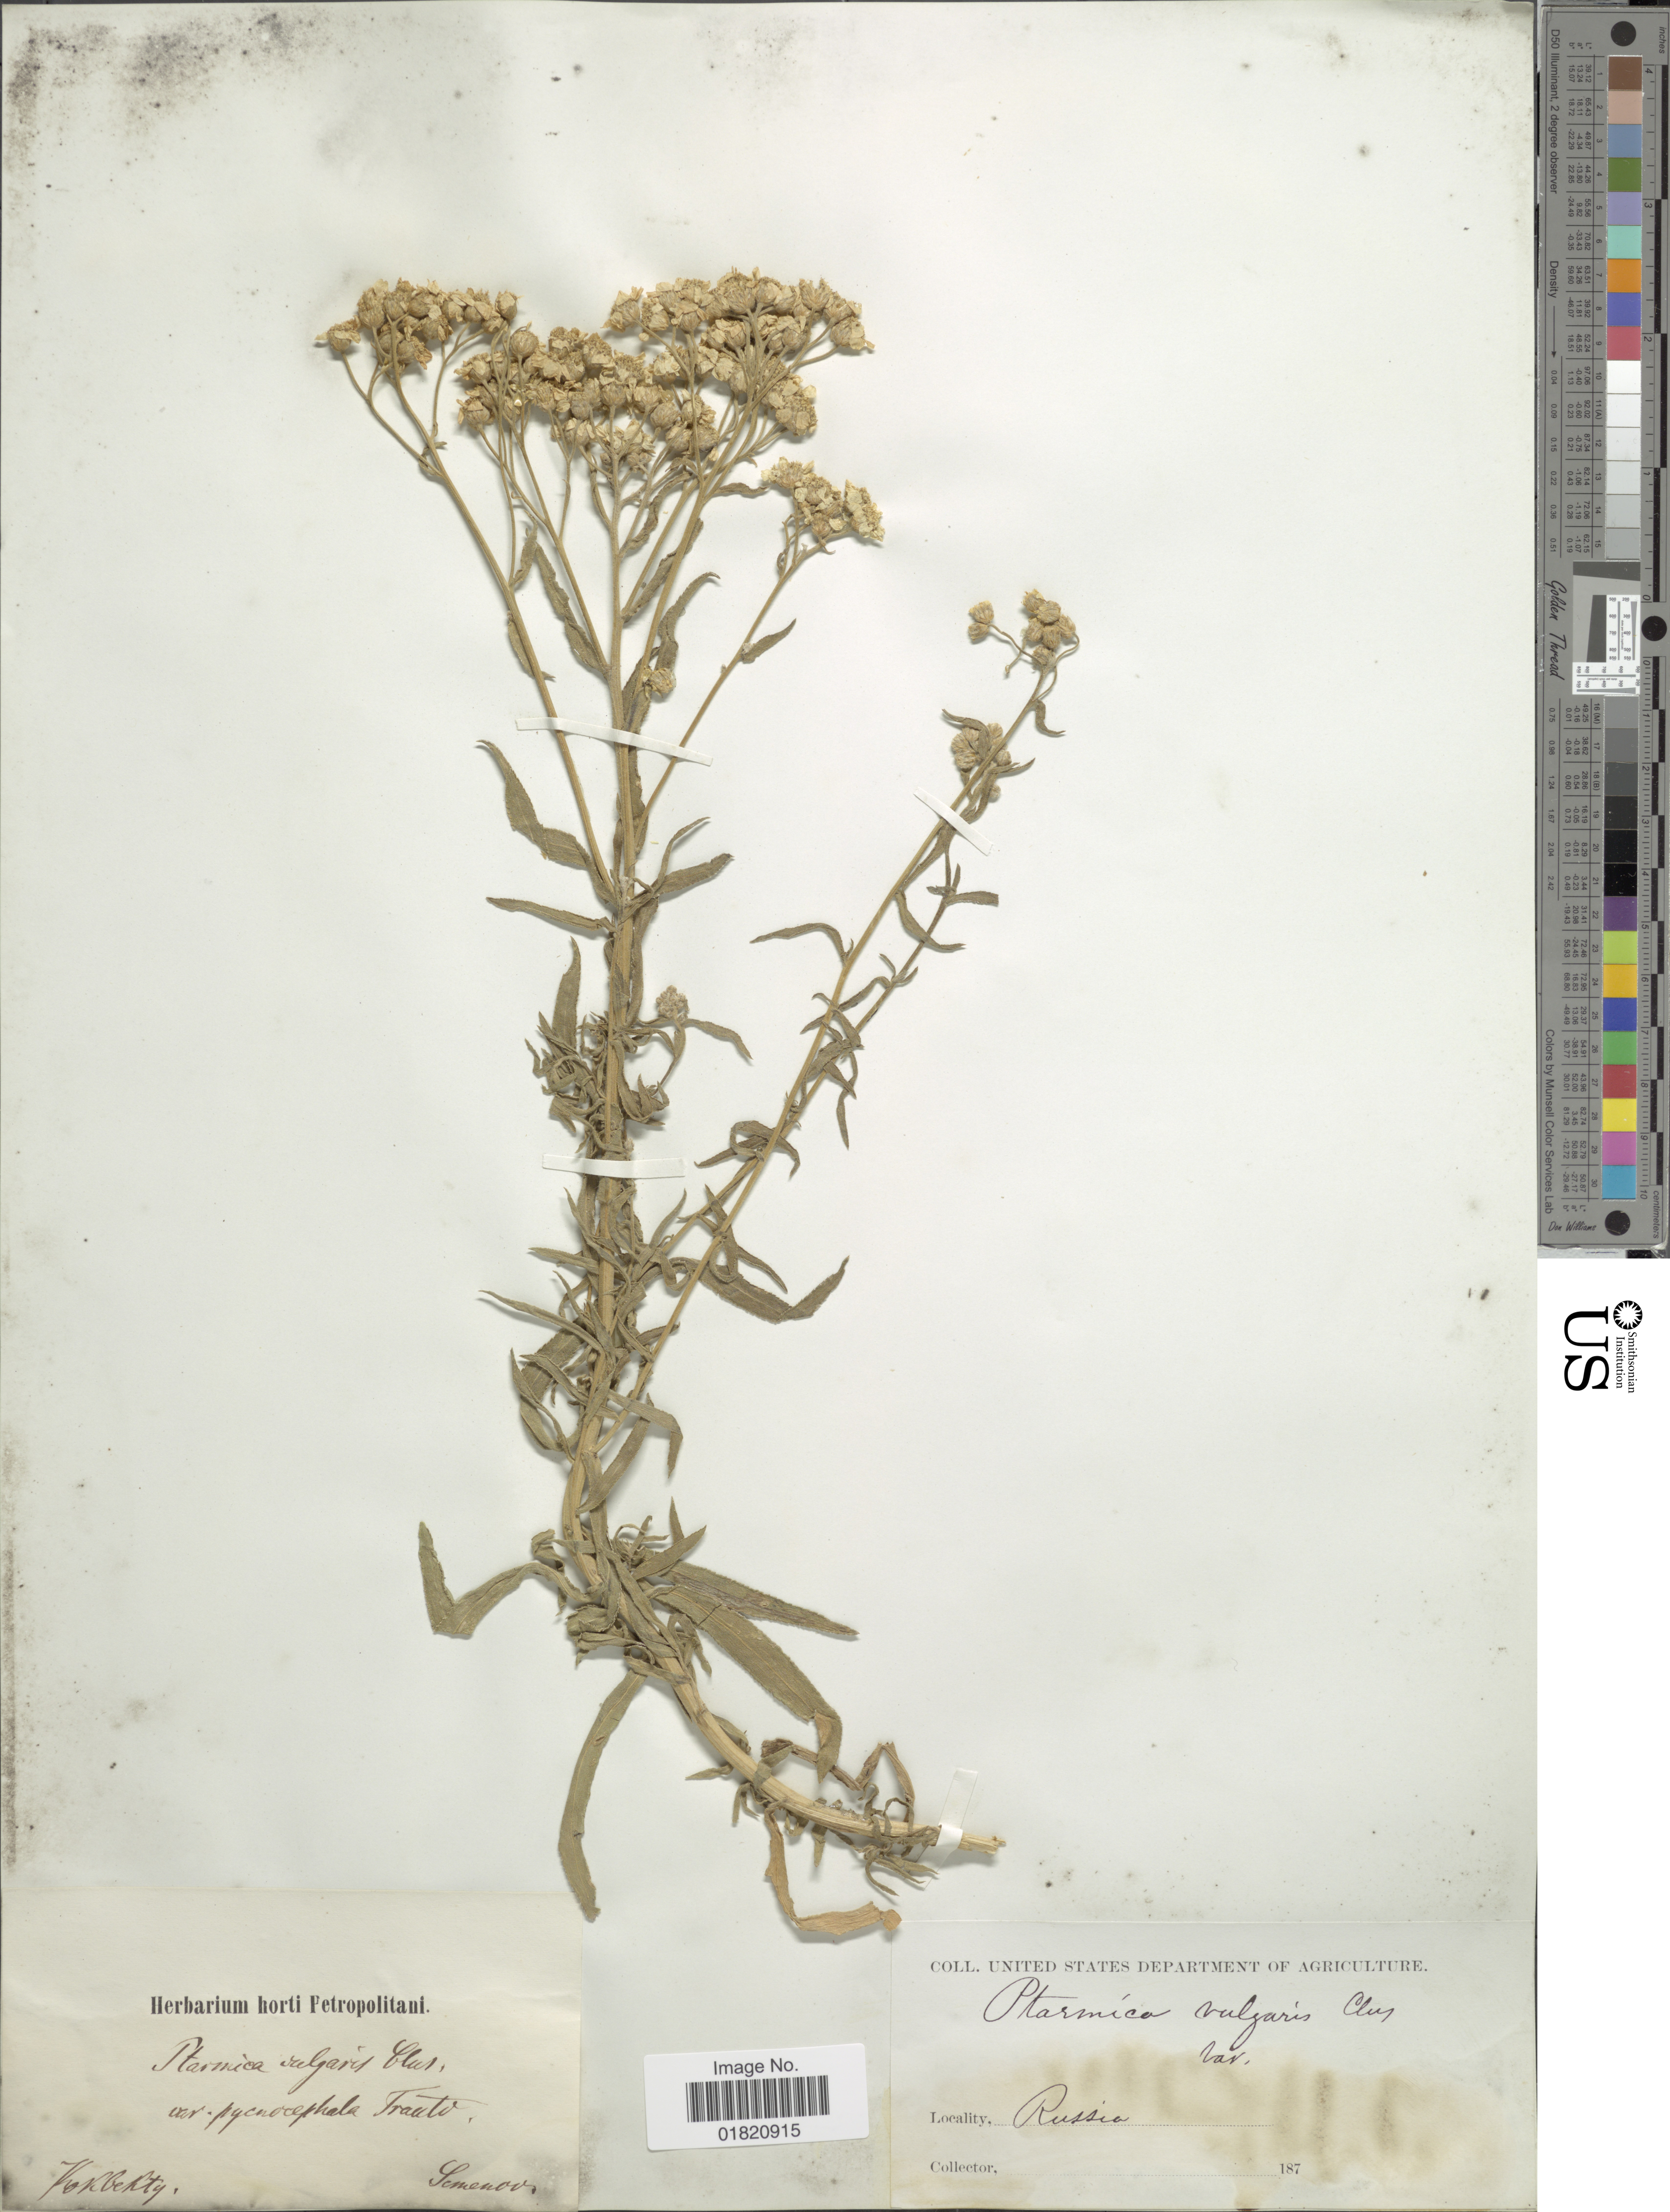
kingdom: Plantae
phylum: Tracheophyta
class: Magnoliopsida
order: Asterales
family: Asteraceae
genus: Achillea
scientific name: Achillea ptarmica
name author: L.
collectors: -- Semenov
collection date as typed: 187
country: Kazakhstan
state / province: Mangghystau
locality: Kokbekty